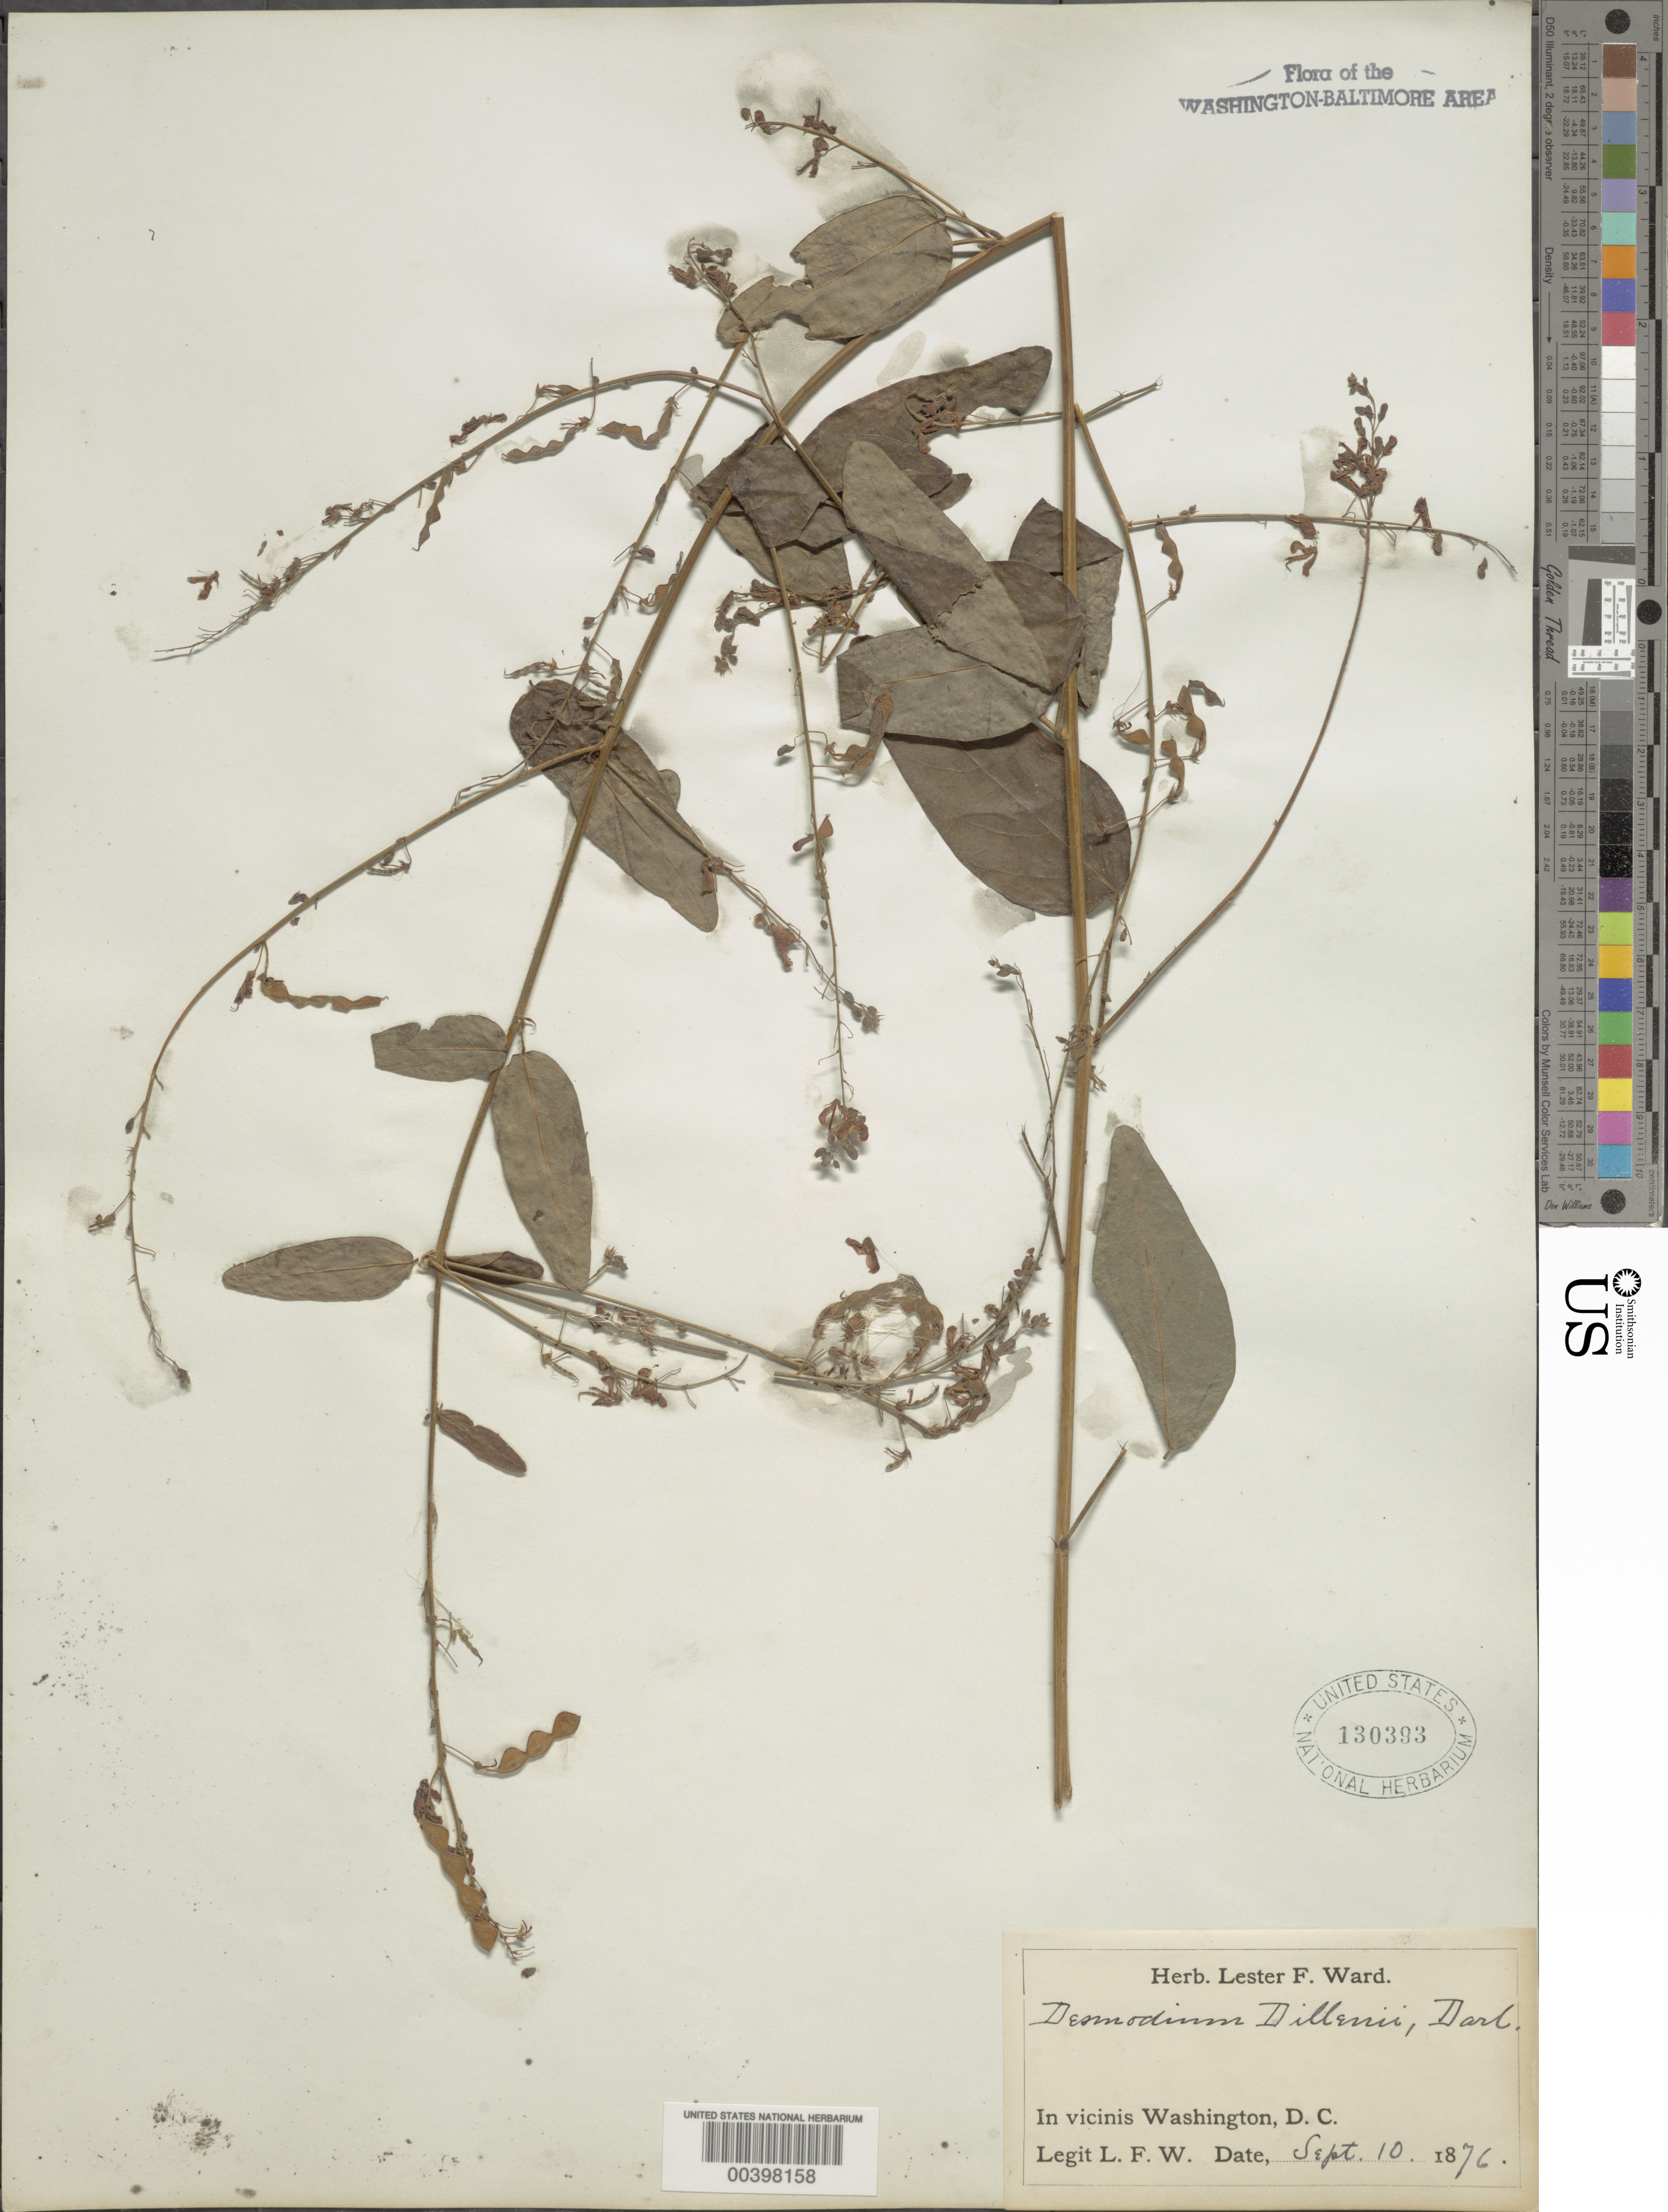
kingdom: Plantae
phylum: Tracheophyta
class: Magnoliopsida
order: Fabales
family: Fabaceae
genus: Desmodium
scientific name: Desmodium glabellum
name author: (Michx.) DC.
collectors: L. F. Ward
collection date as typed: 10 Sep 1876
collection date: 1876-09-10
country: United States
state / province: District of Columbia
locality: Washington DC area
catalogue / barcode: US 130393